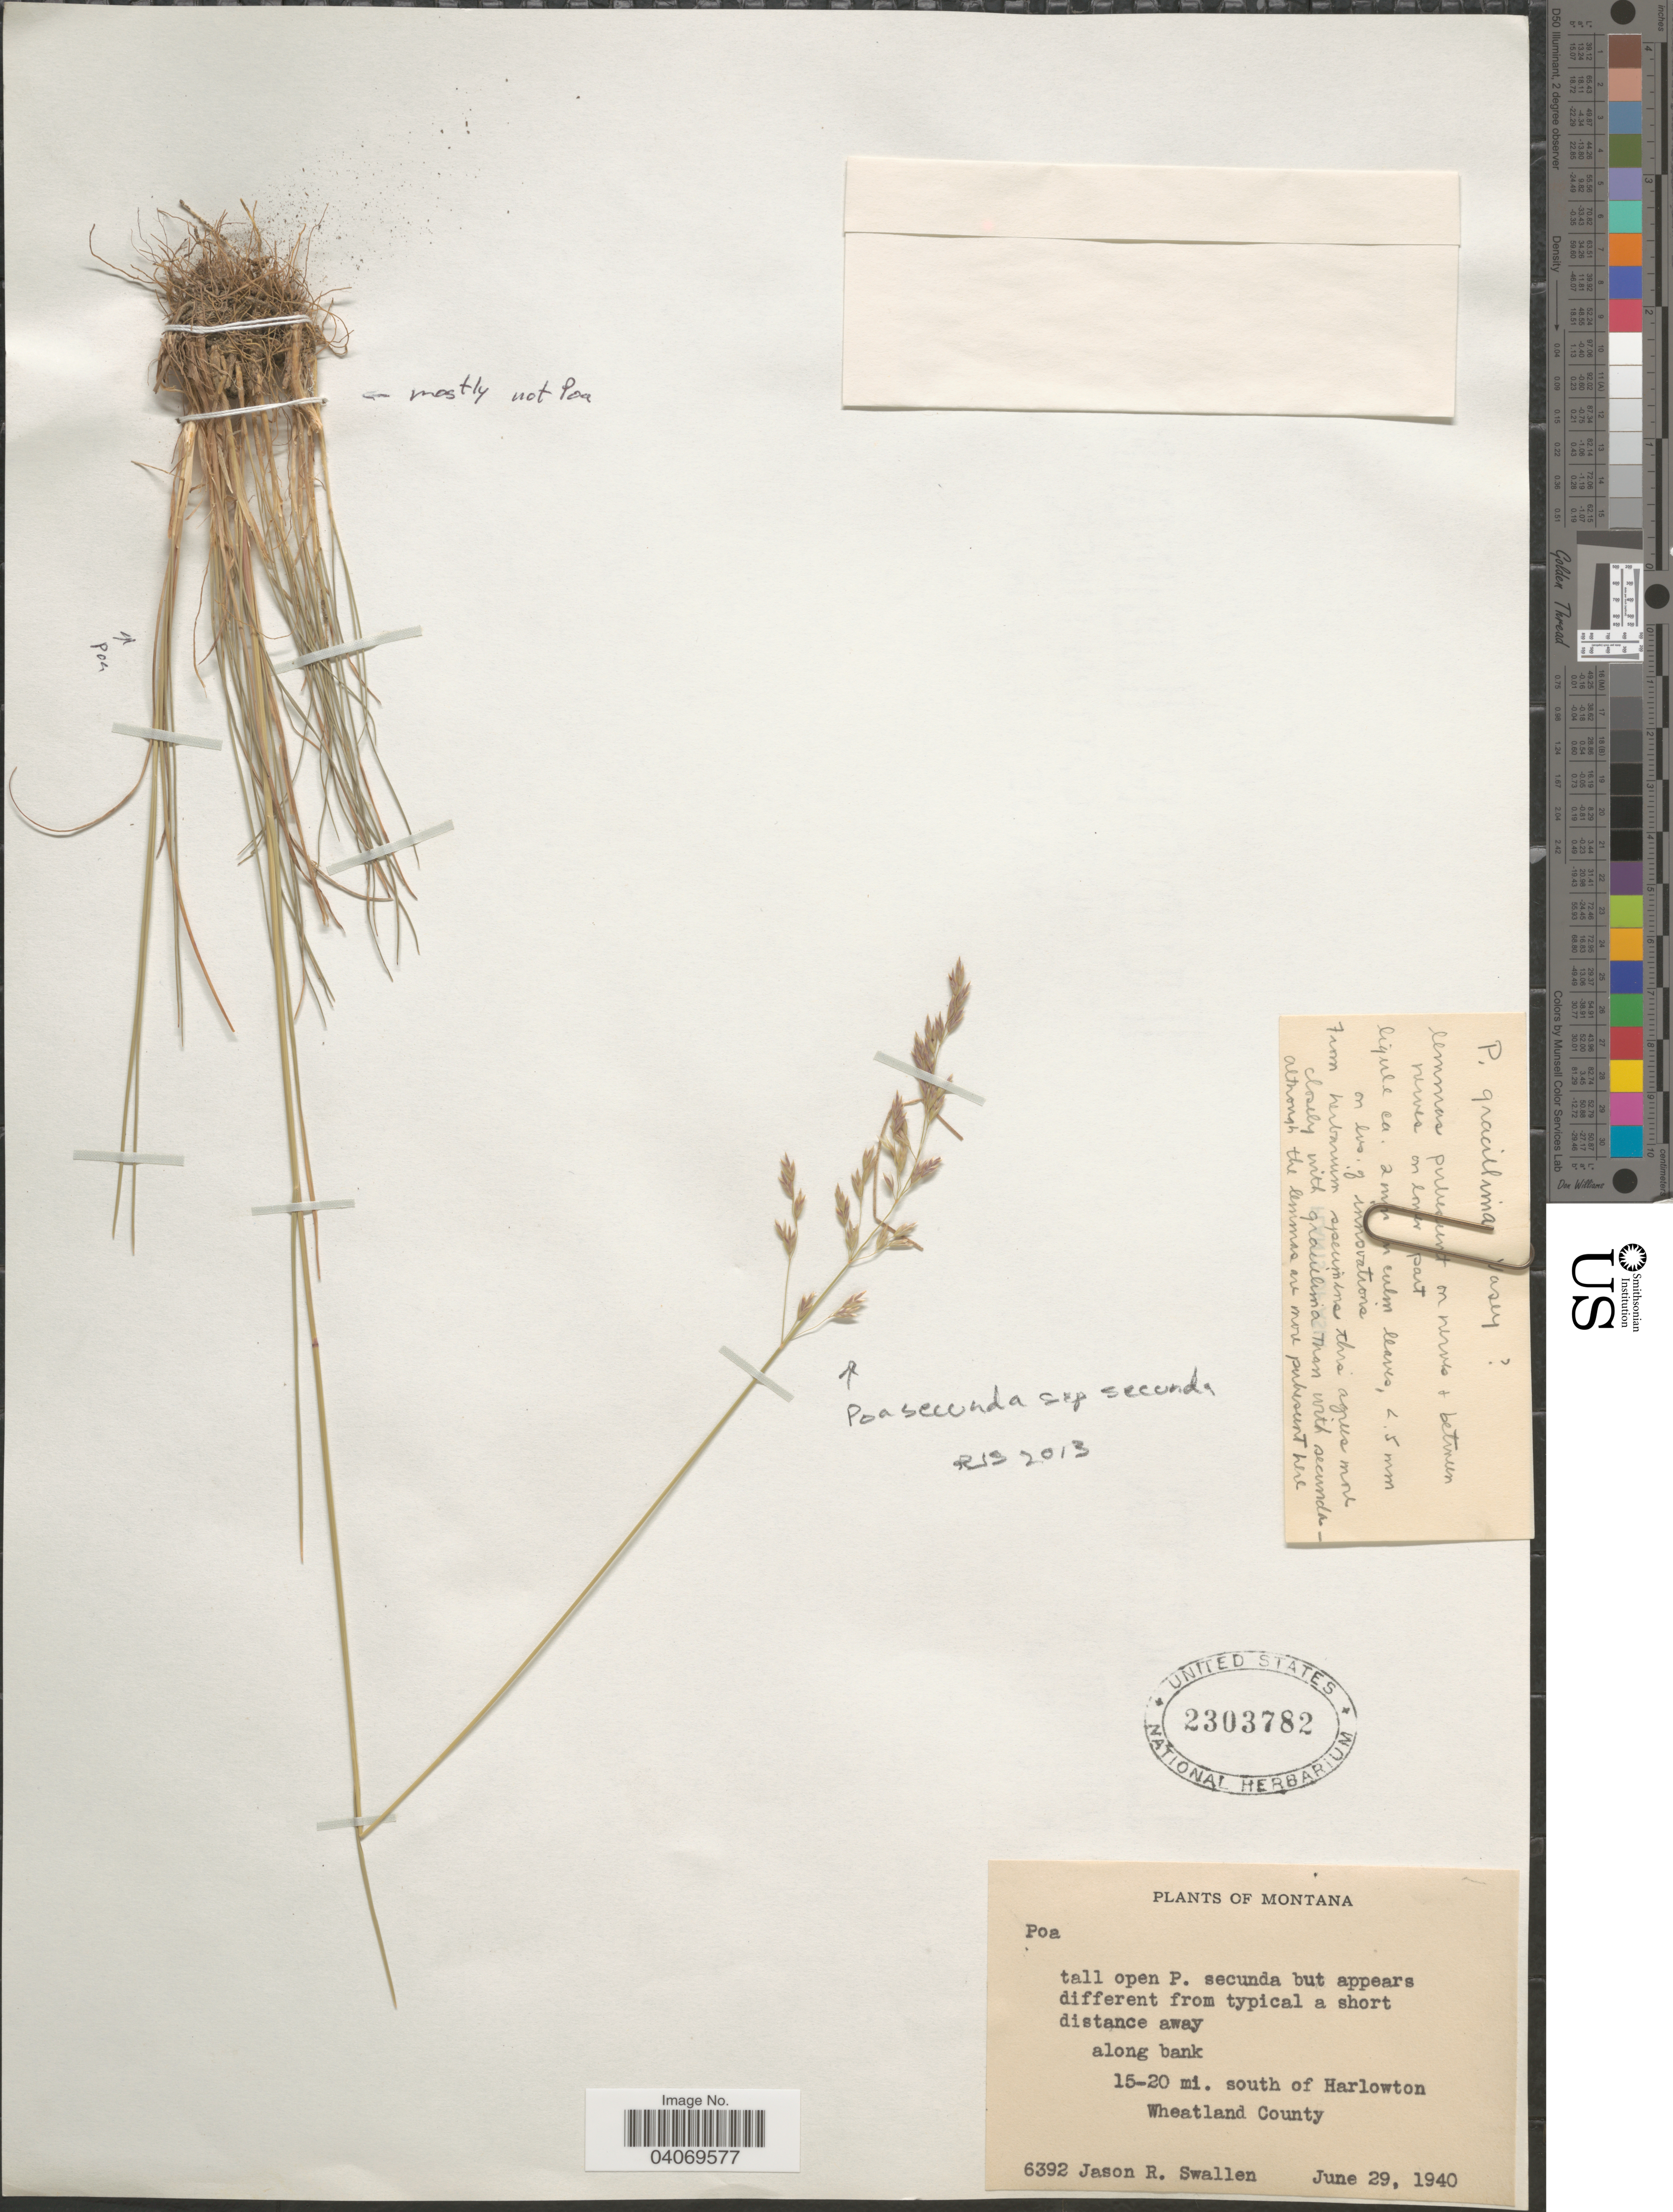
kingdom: Plantae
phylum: Tracheophyta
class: Liliopsida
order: Poales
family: Poaceae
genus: Poa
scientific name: Poa sp.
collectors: J. R. Swallen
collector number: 6392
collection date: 1940-06-29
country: United States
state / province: Montana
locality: Along bank 15-20 mi. south of Harlowton. Wheatland County.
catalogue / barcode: US 2303782